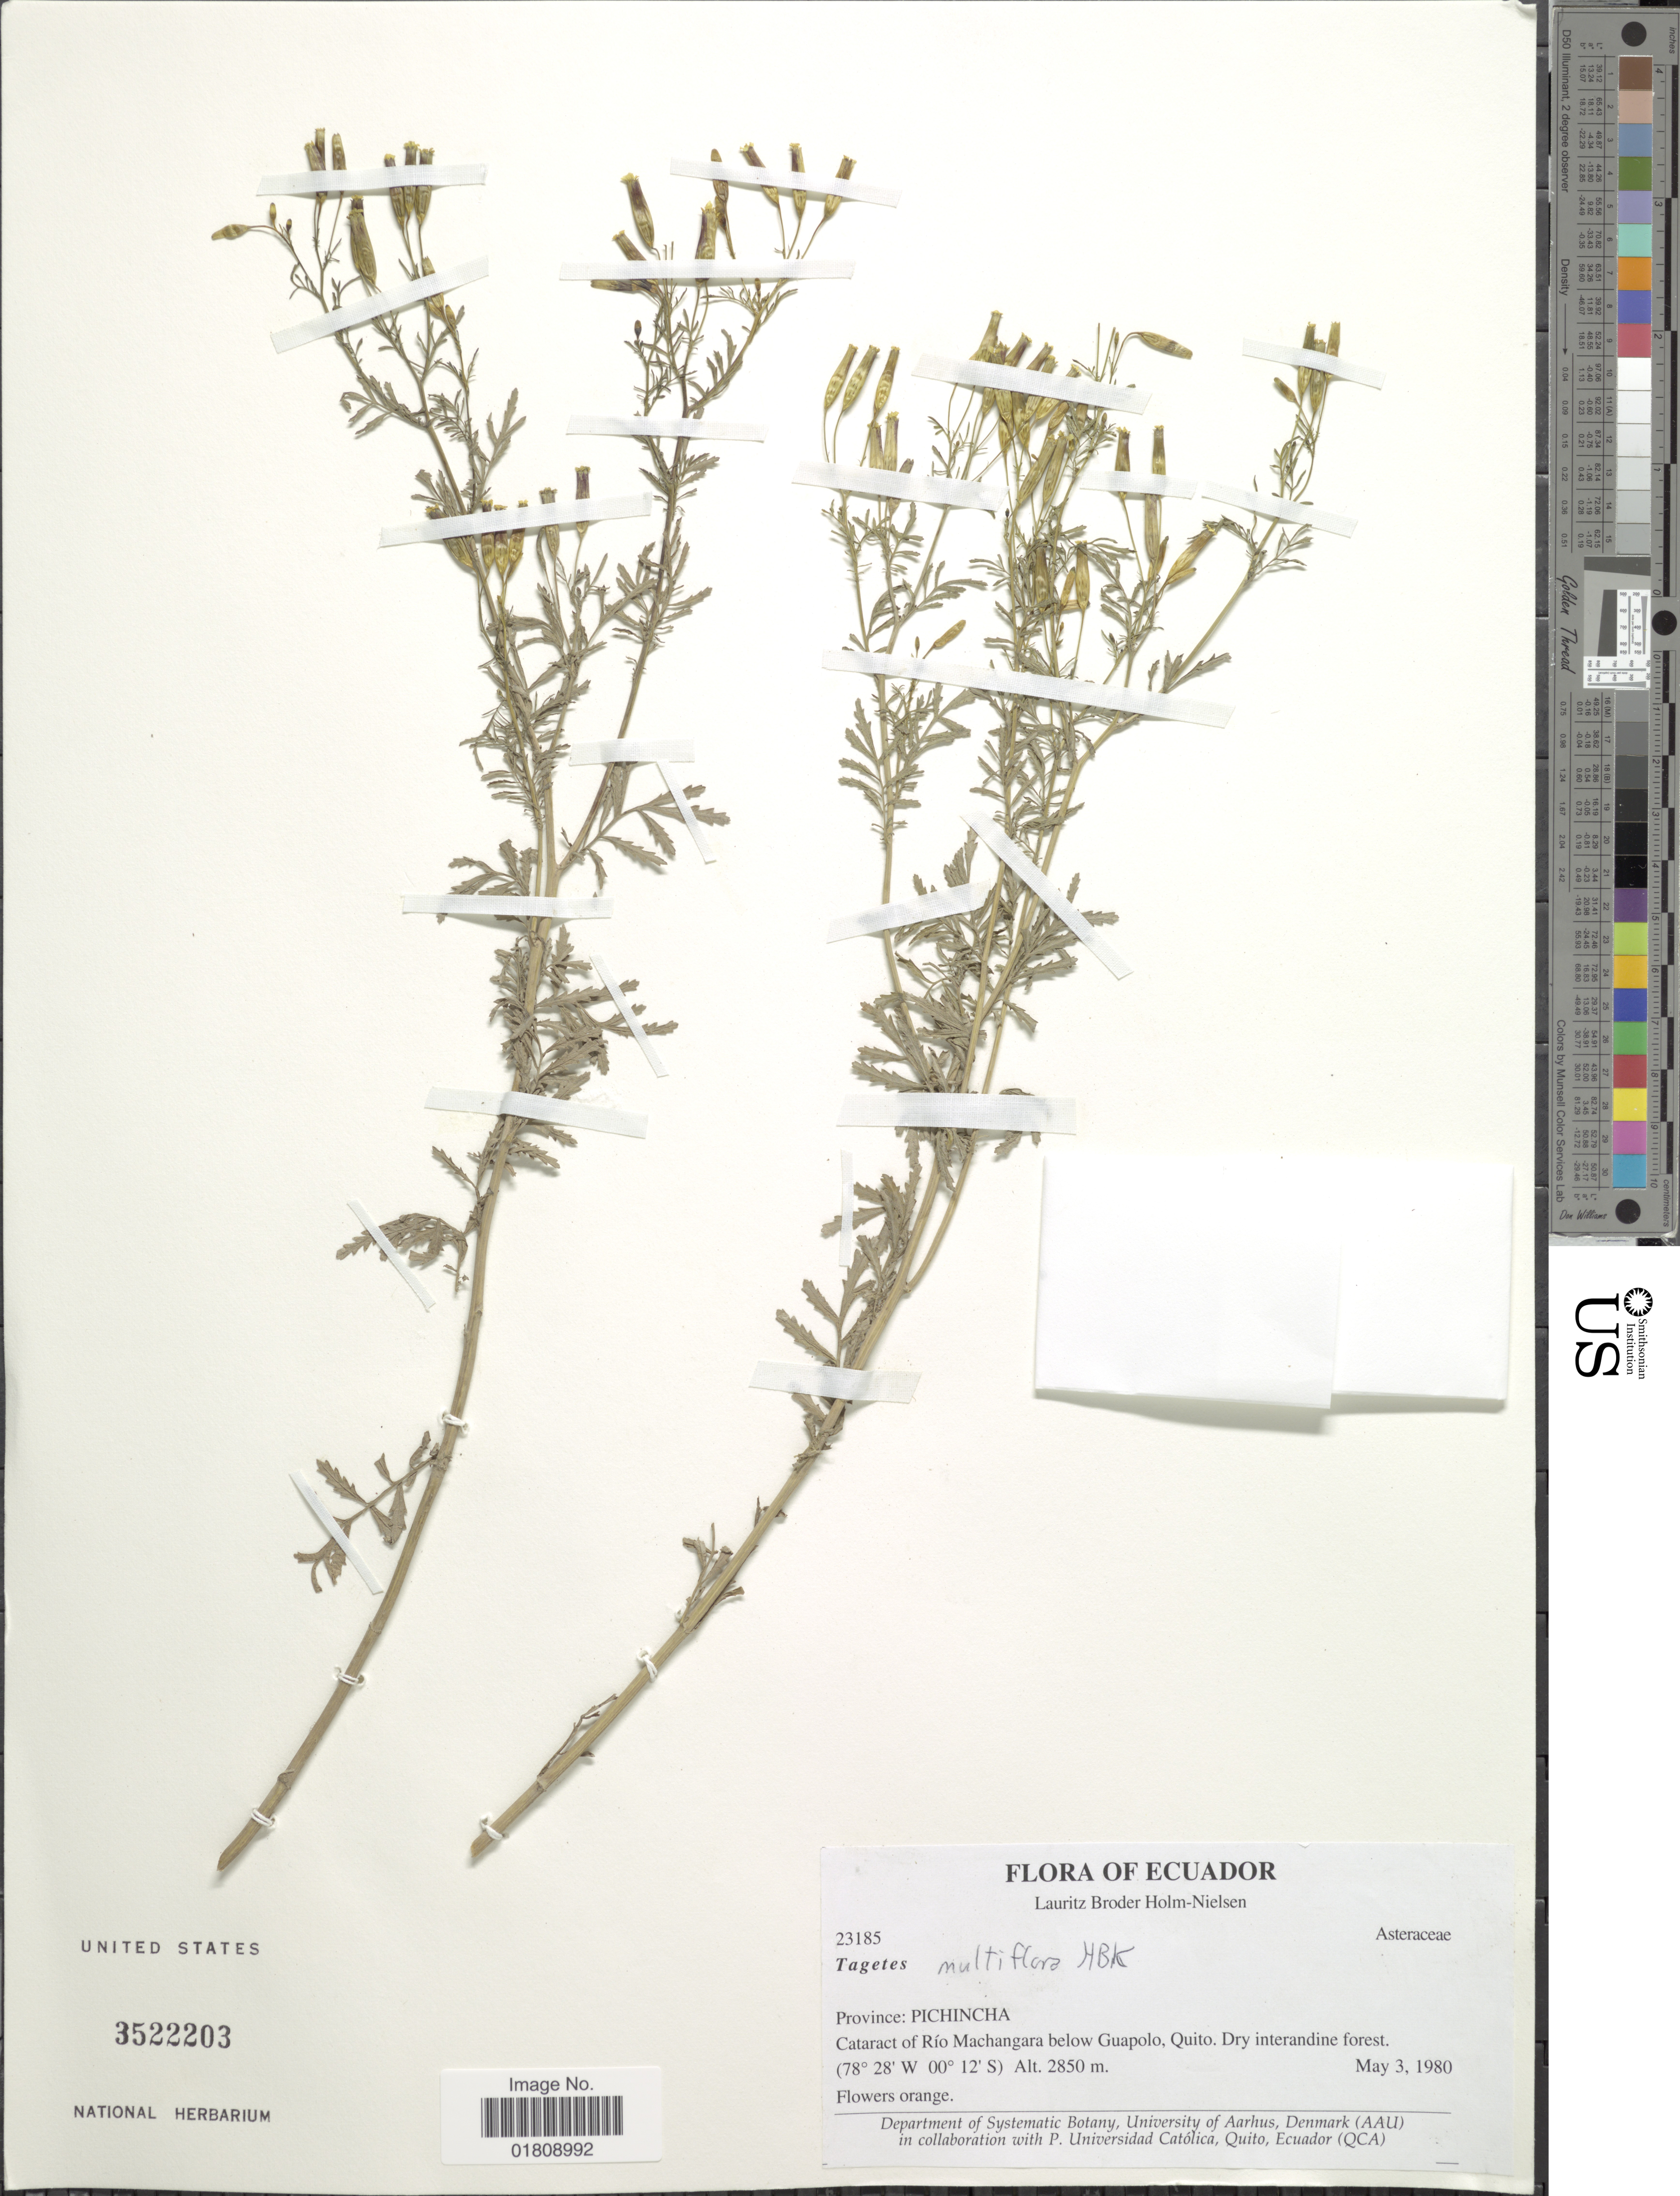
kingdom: Plantae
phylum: Tracheophyta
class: Magnoliopsida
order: Asterales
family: Asteraceae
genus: Tagetes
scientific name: Tagetes multiflora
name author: Kunth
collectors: L. B. Holm-Nielsen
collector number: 23185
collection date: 1980-05-03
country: Ecuador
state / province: Pichincha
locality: Cataract of Rio Machangara below Guapolo, Quito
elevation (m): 2850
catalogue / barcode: US 3522203